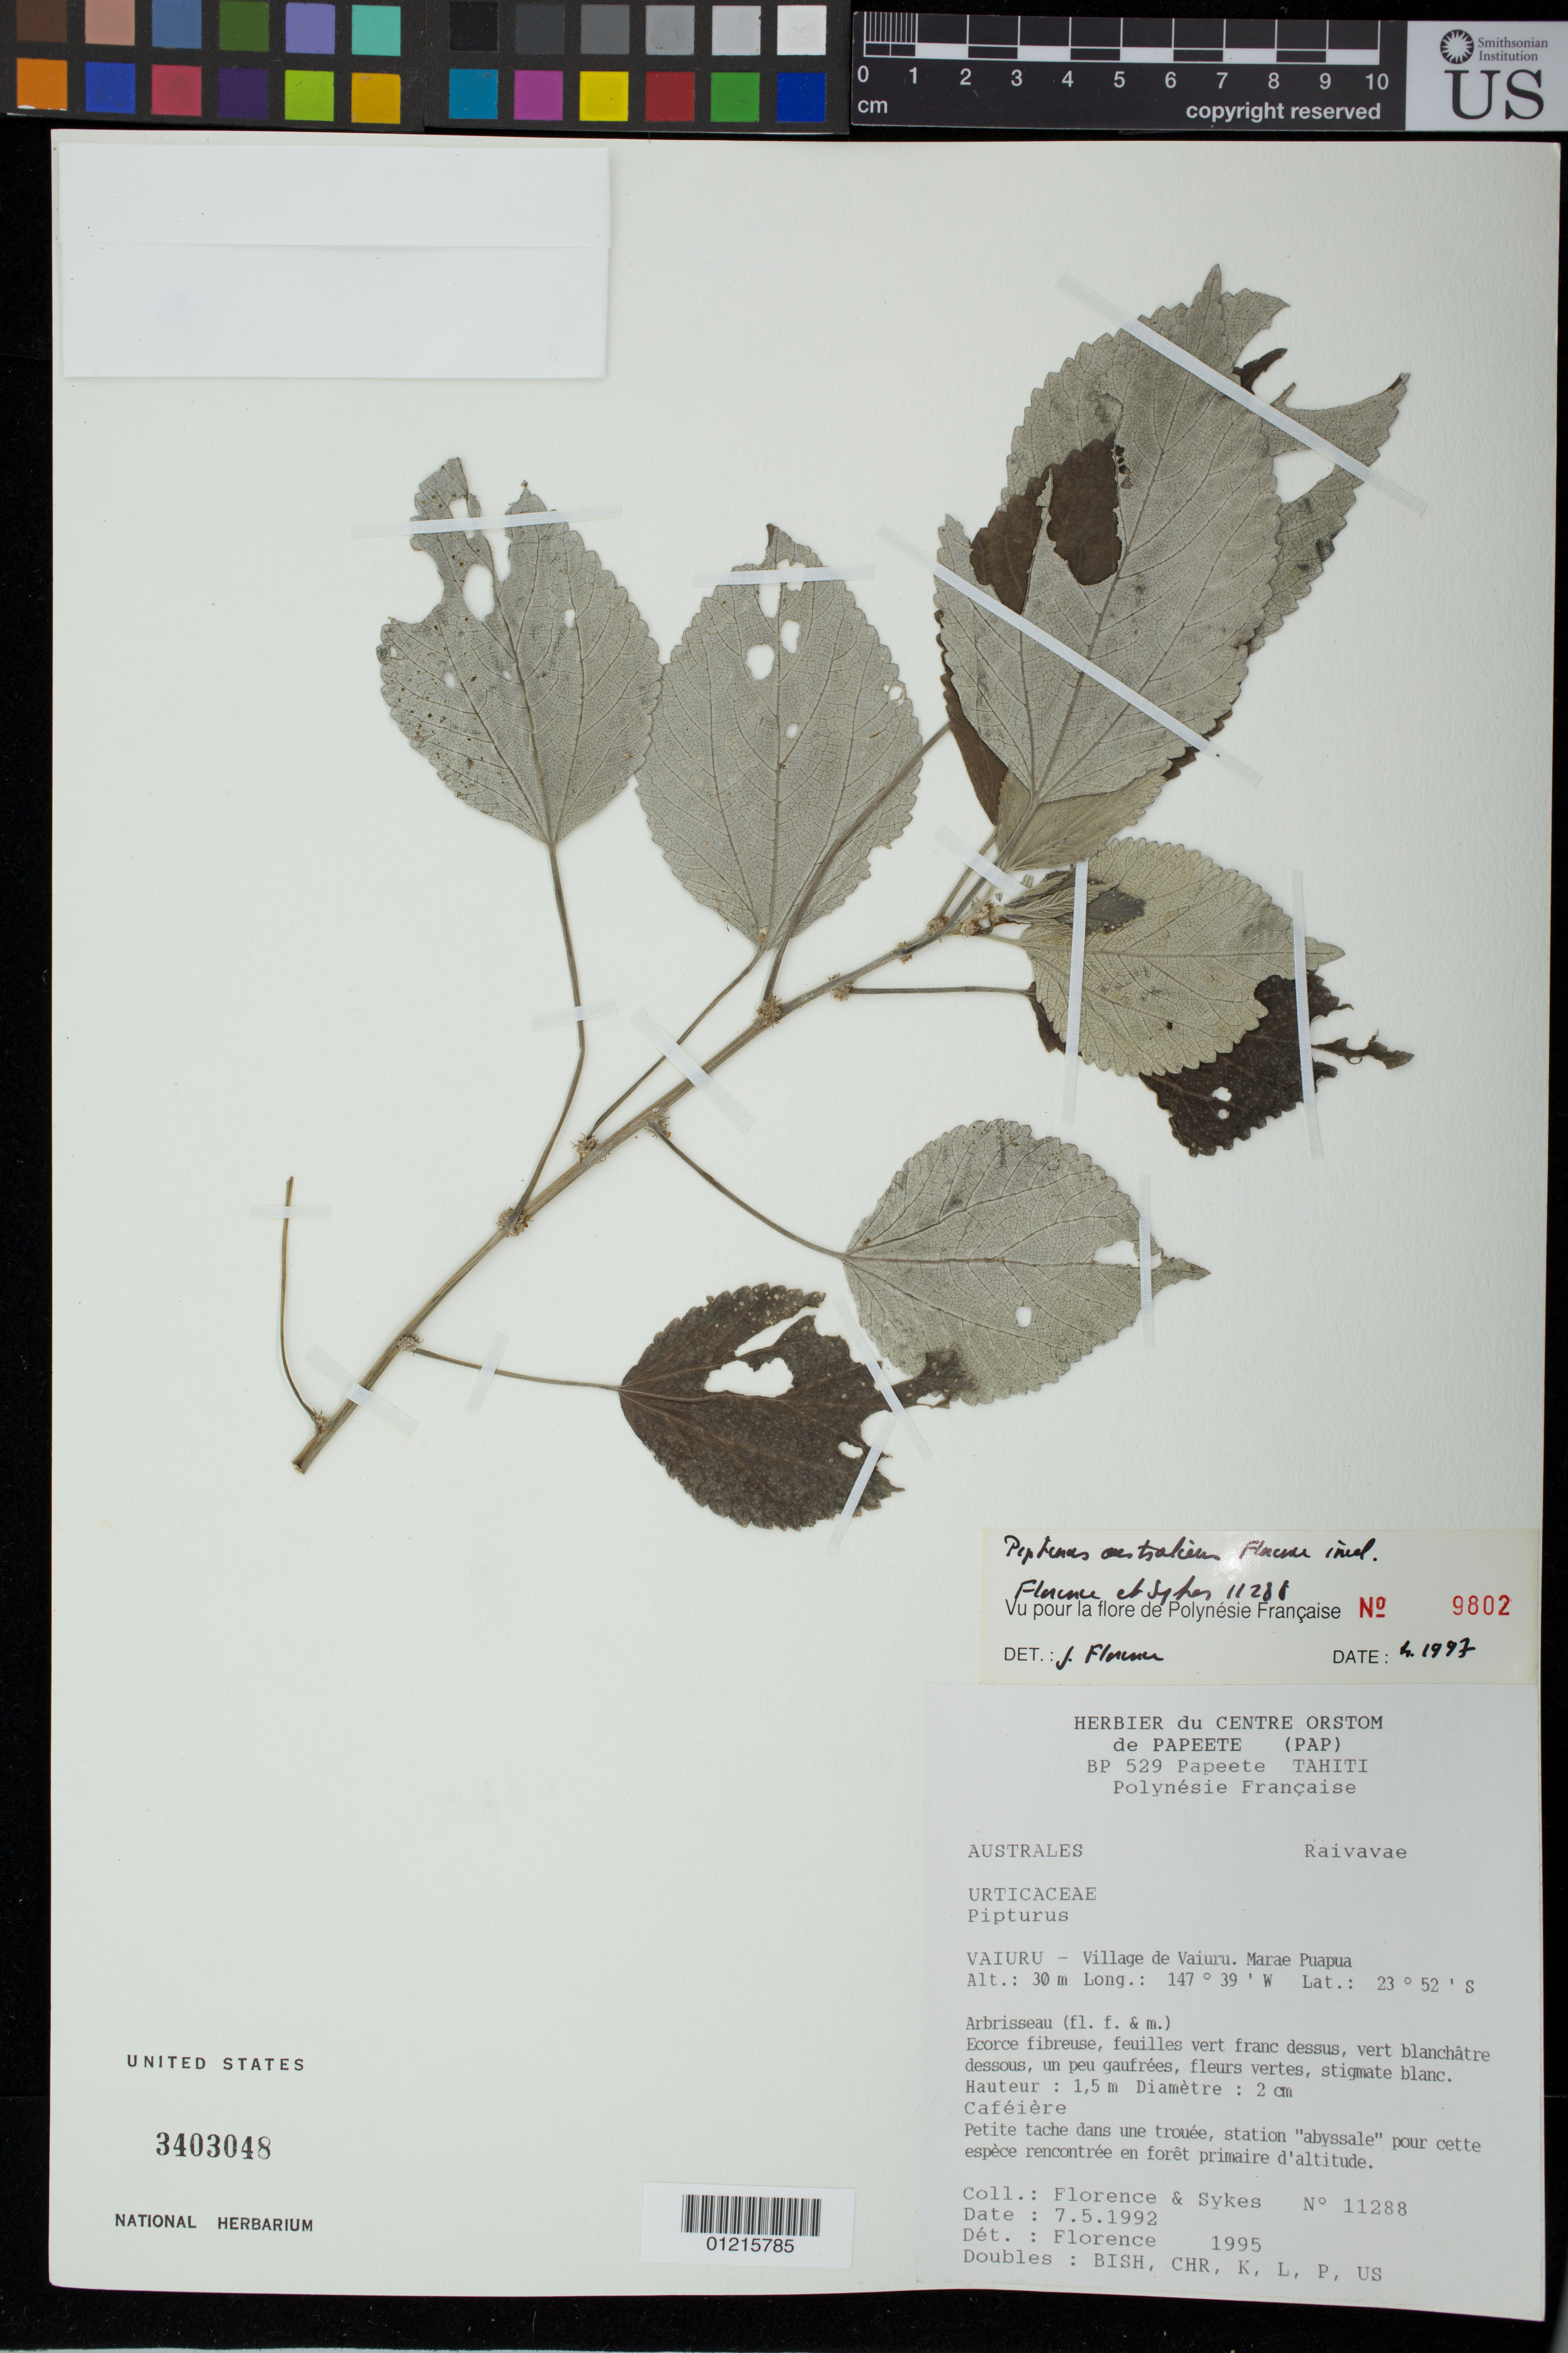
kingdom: Plantae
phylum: Tracheophyta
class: Magnoliopsida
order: Rosales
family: Urticaceae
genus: Pipturus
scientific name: Pipturus australium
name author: J. Florence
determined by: Florence, J.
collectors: J. Florence & Sykes, --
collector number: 11288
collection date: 1992-05-07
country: French Polynesia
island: Raivavae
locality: Vaiuru - Village de Vaiuru. Marae Puapua.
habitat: Forèt primaire d'altitude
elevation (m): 30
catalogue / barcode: US 3403048